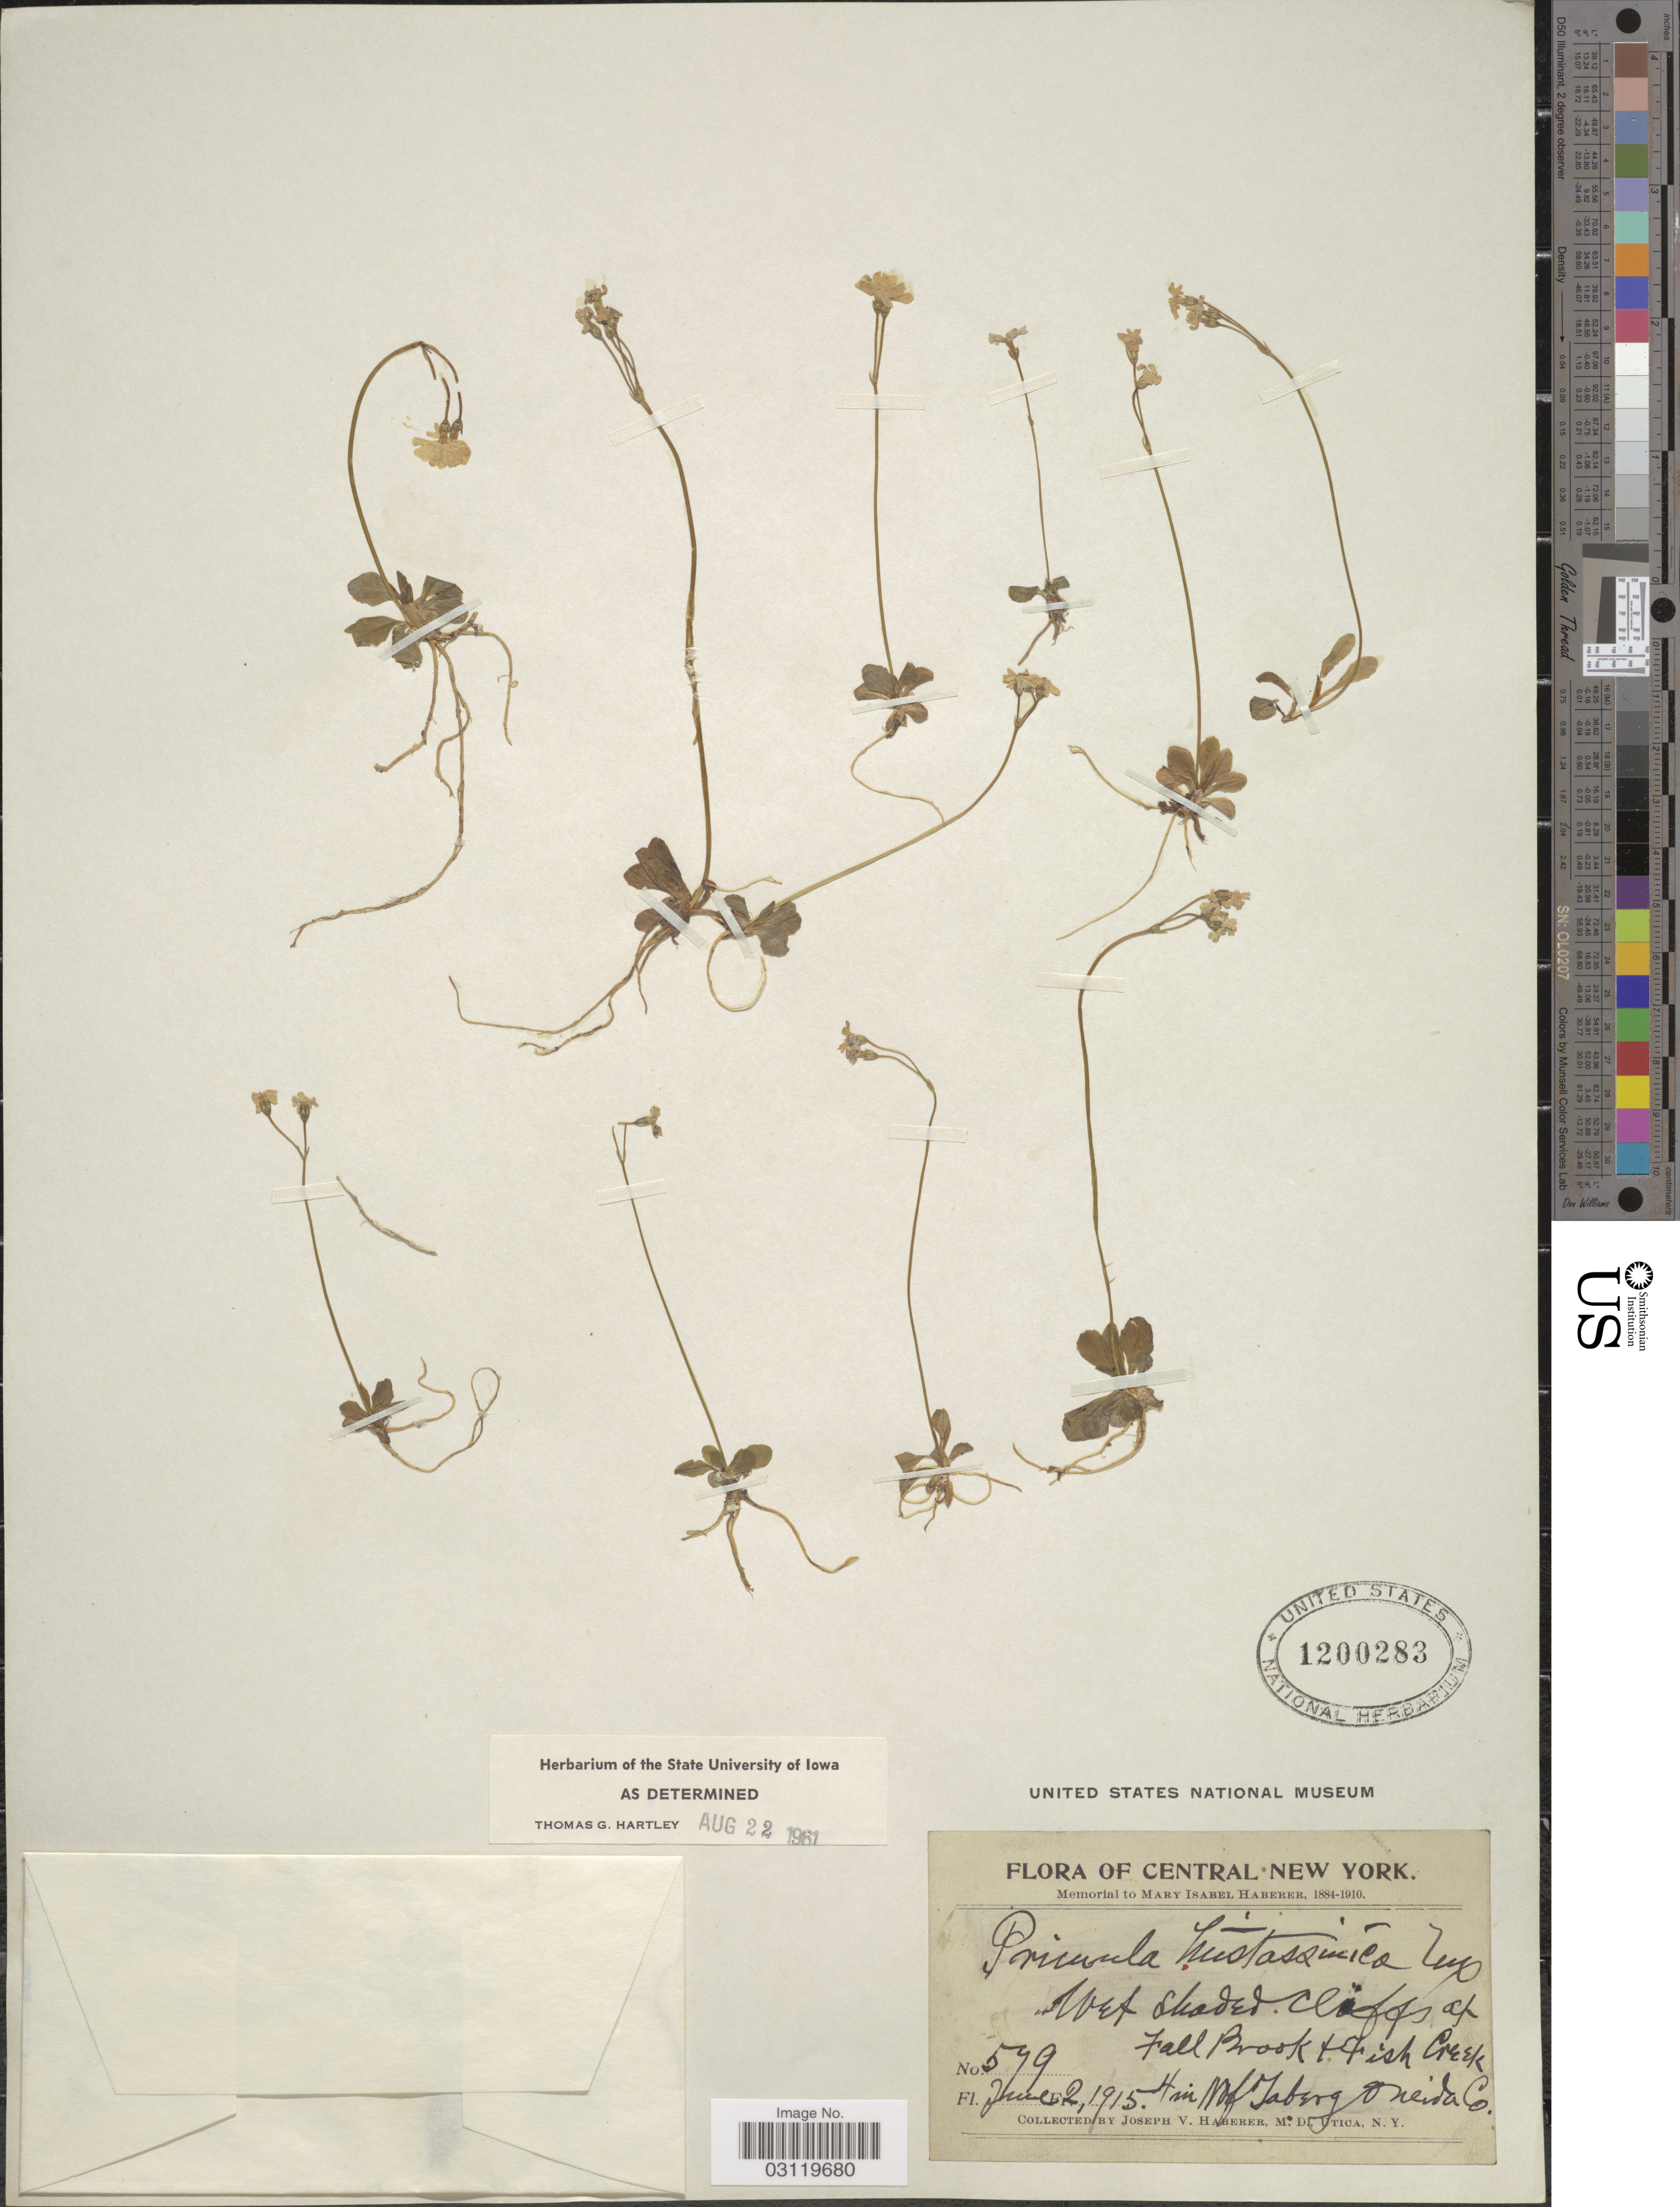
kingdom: Plantae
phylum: Tracheophyta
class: Magnoliopsida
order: Ericales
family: Primulaceae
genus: Primula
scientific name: Primula mistassinica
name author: Michx.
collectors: J. V. Haberer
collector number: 579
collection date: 1915-06-02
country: United States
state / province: New York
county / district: Oneida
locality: Central New York, Fall Brook & Fish Creek 4 mi N of Taberg, Oneida Co.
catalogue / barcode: US 1200283